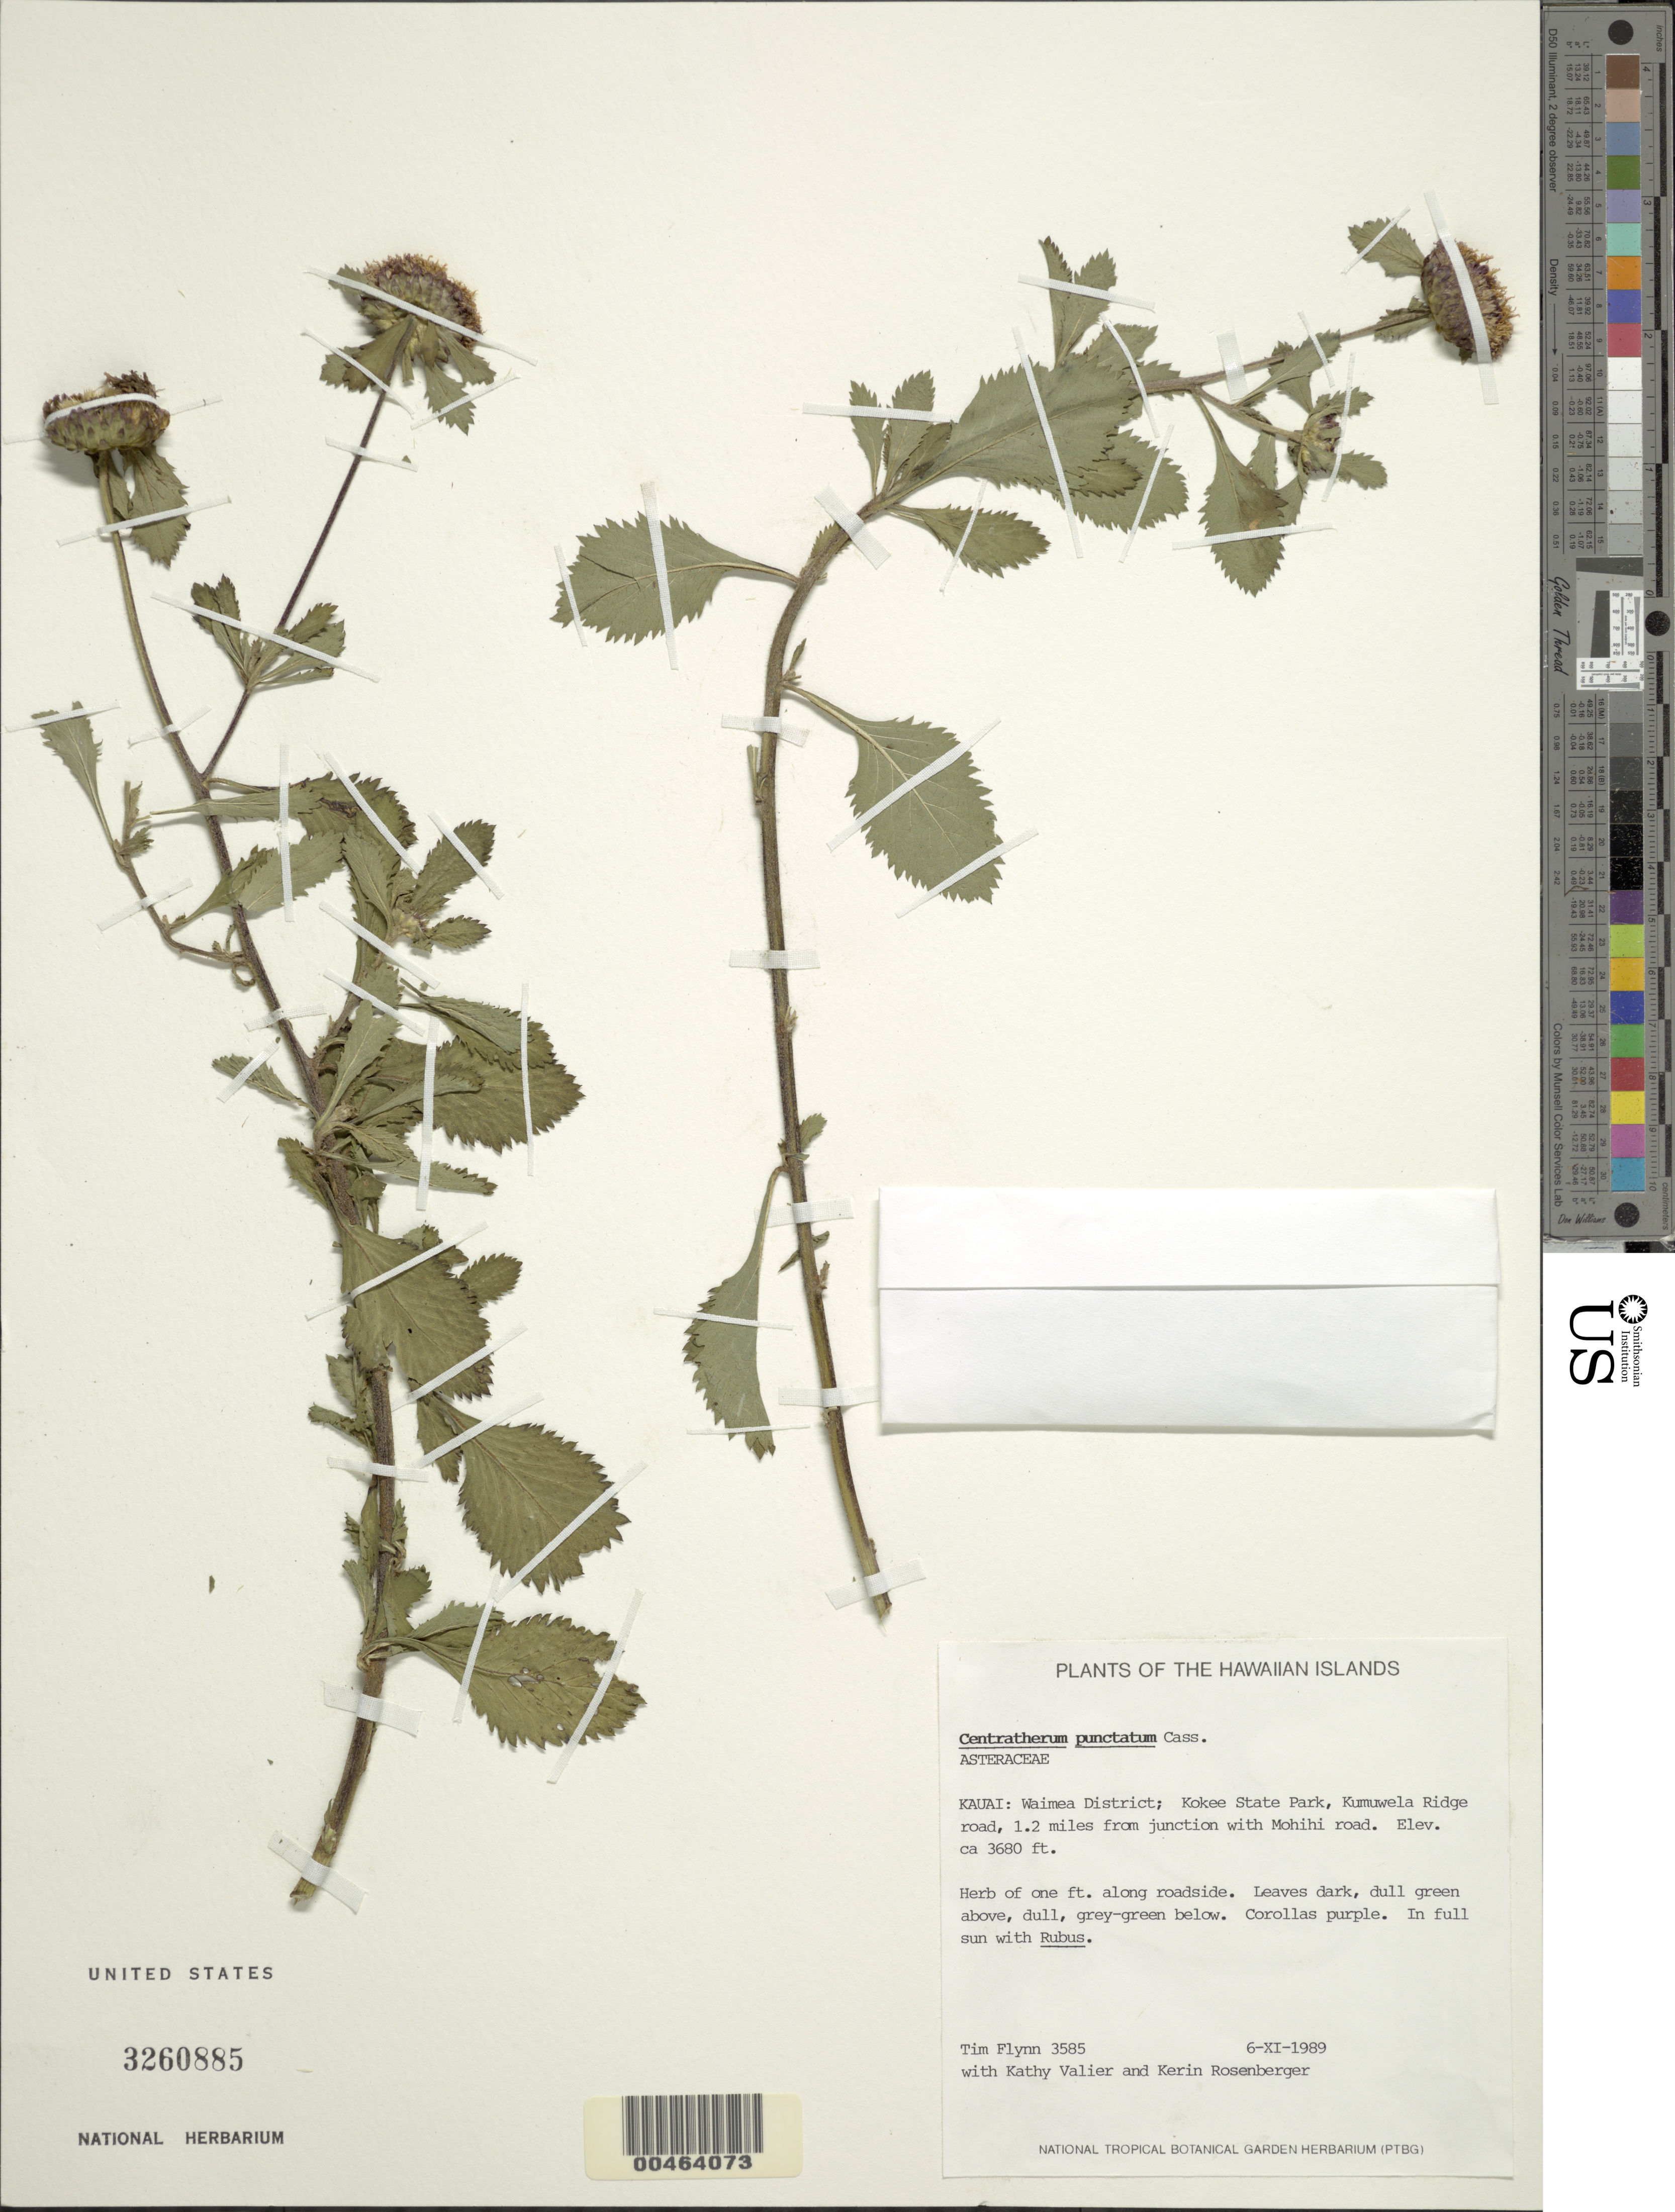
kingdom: Plantae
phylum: Tracheophyta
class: Magnoliopsida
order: Asterales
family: Asteraceae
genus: Centratherum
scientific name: Centratherum punctatum subsp. punctatum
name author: Cass.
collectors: T. W. Flynn, K. Valier & K. Rosenberger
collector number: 3585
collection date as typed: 6 Nov 1989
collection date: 1989-11-06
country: United States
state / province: Hawaii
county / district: Kauai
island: Kaua'i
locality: Waimea District; Kokee State Park, Kumuwela Ridge road, 1.2 miles from junction with Mohihi road, along roadside.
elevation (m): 1122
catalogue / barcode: US 3260885